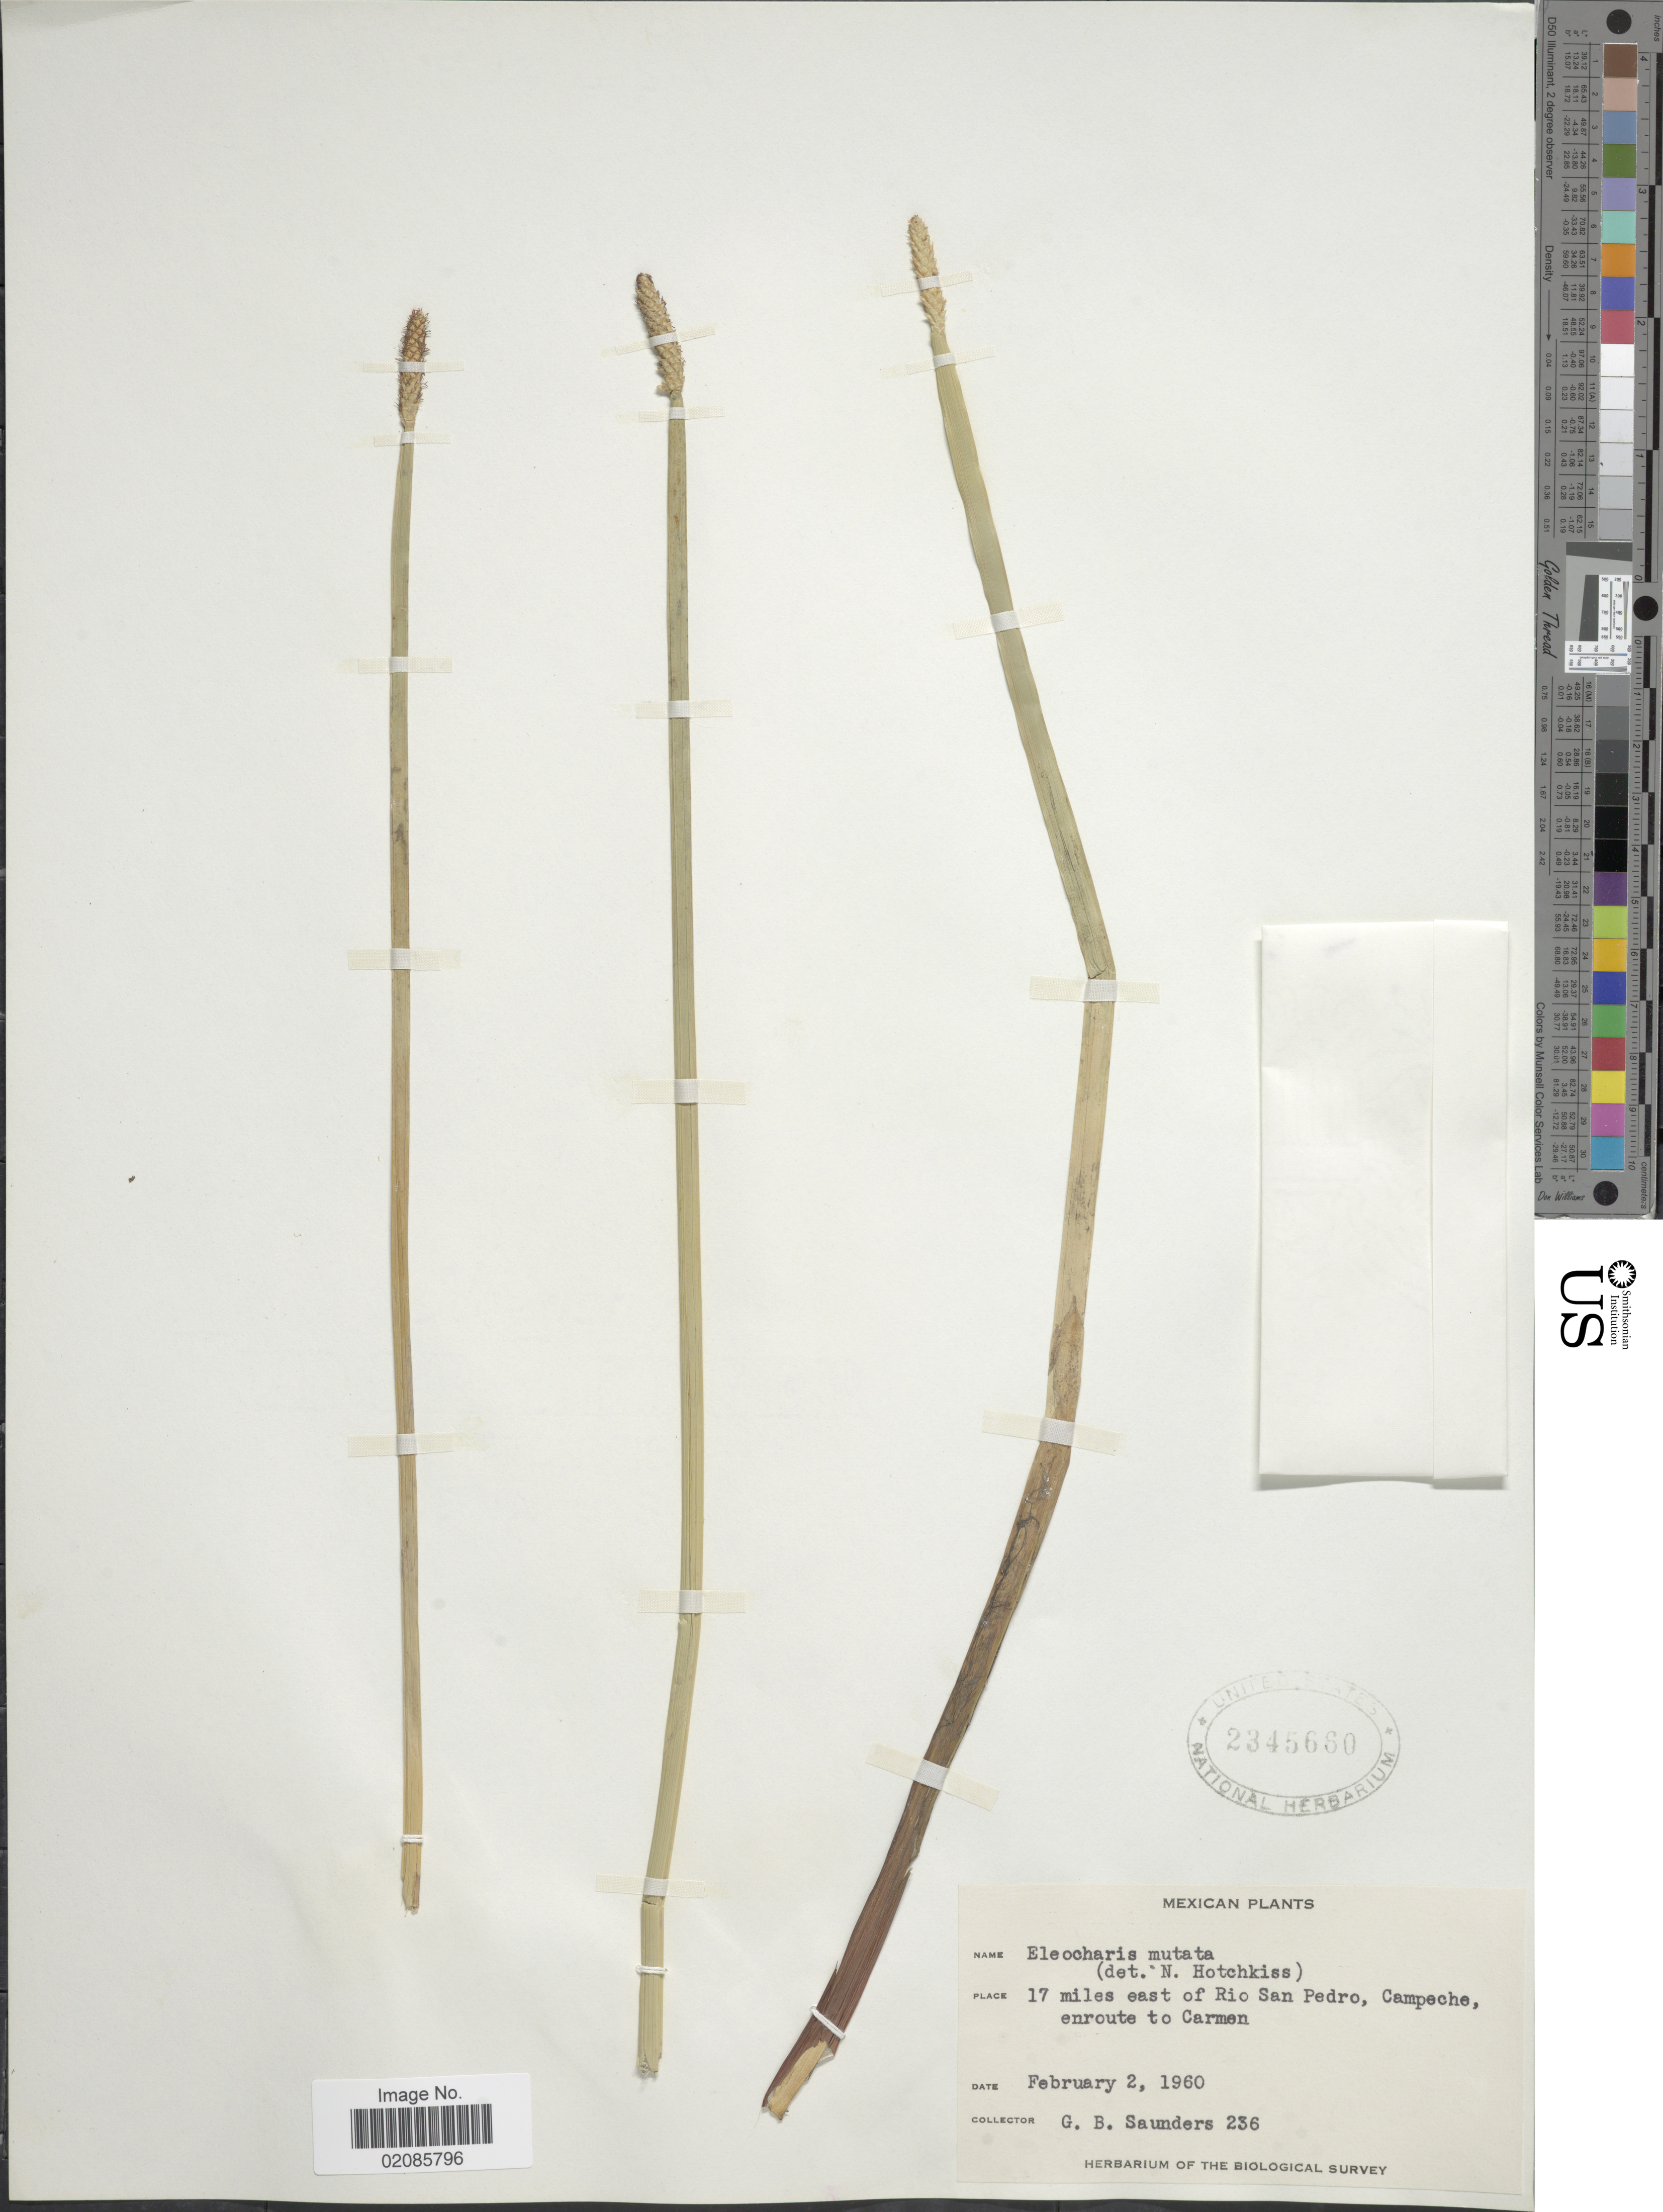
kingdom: Plantae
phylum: Tracheophyta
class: Liliopsida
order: Poales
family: Cyperaceae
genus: Eleocharis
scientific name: Eleocharis mutata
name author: (L.) Roem. & Schult.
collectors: G. B. Saunders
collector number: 236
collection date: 1960-02-02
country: Mexico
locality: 17 miles east of Rio San Pedro, Campeche, enroute to Carmen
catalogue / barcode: US 2345680